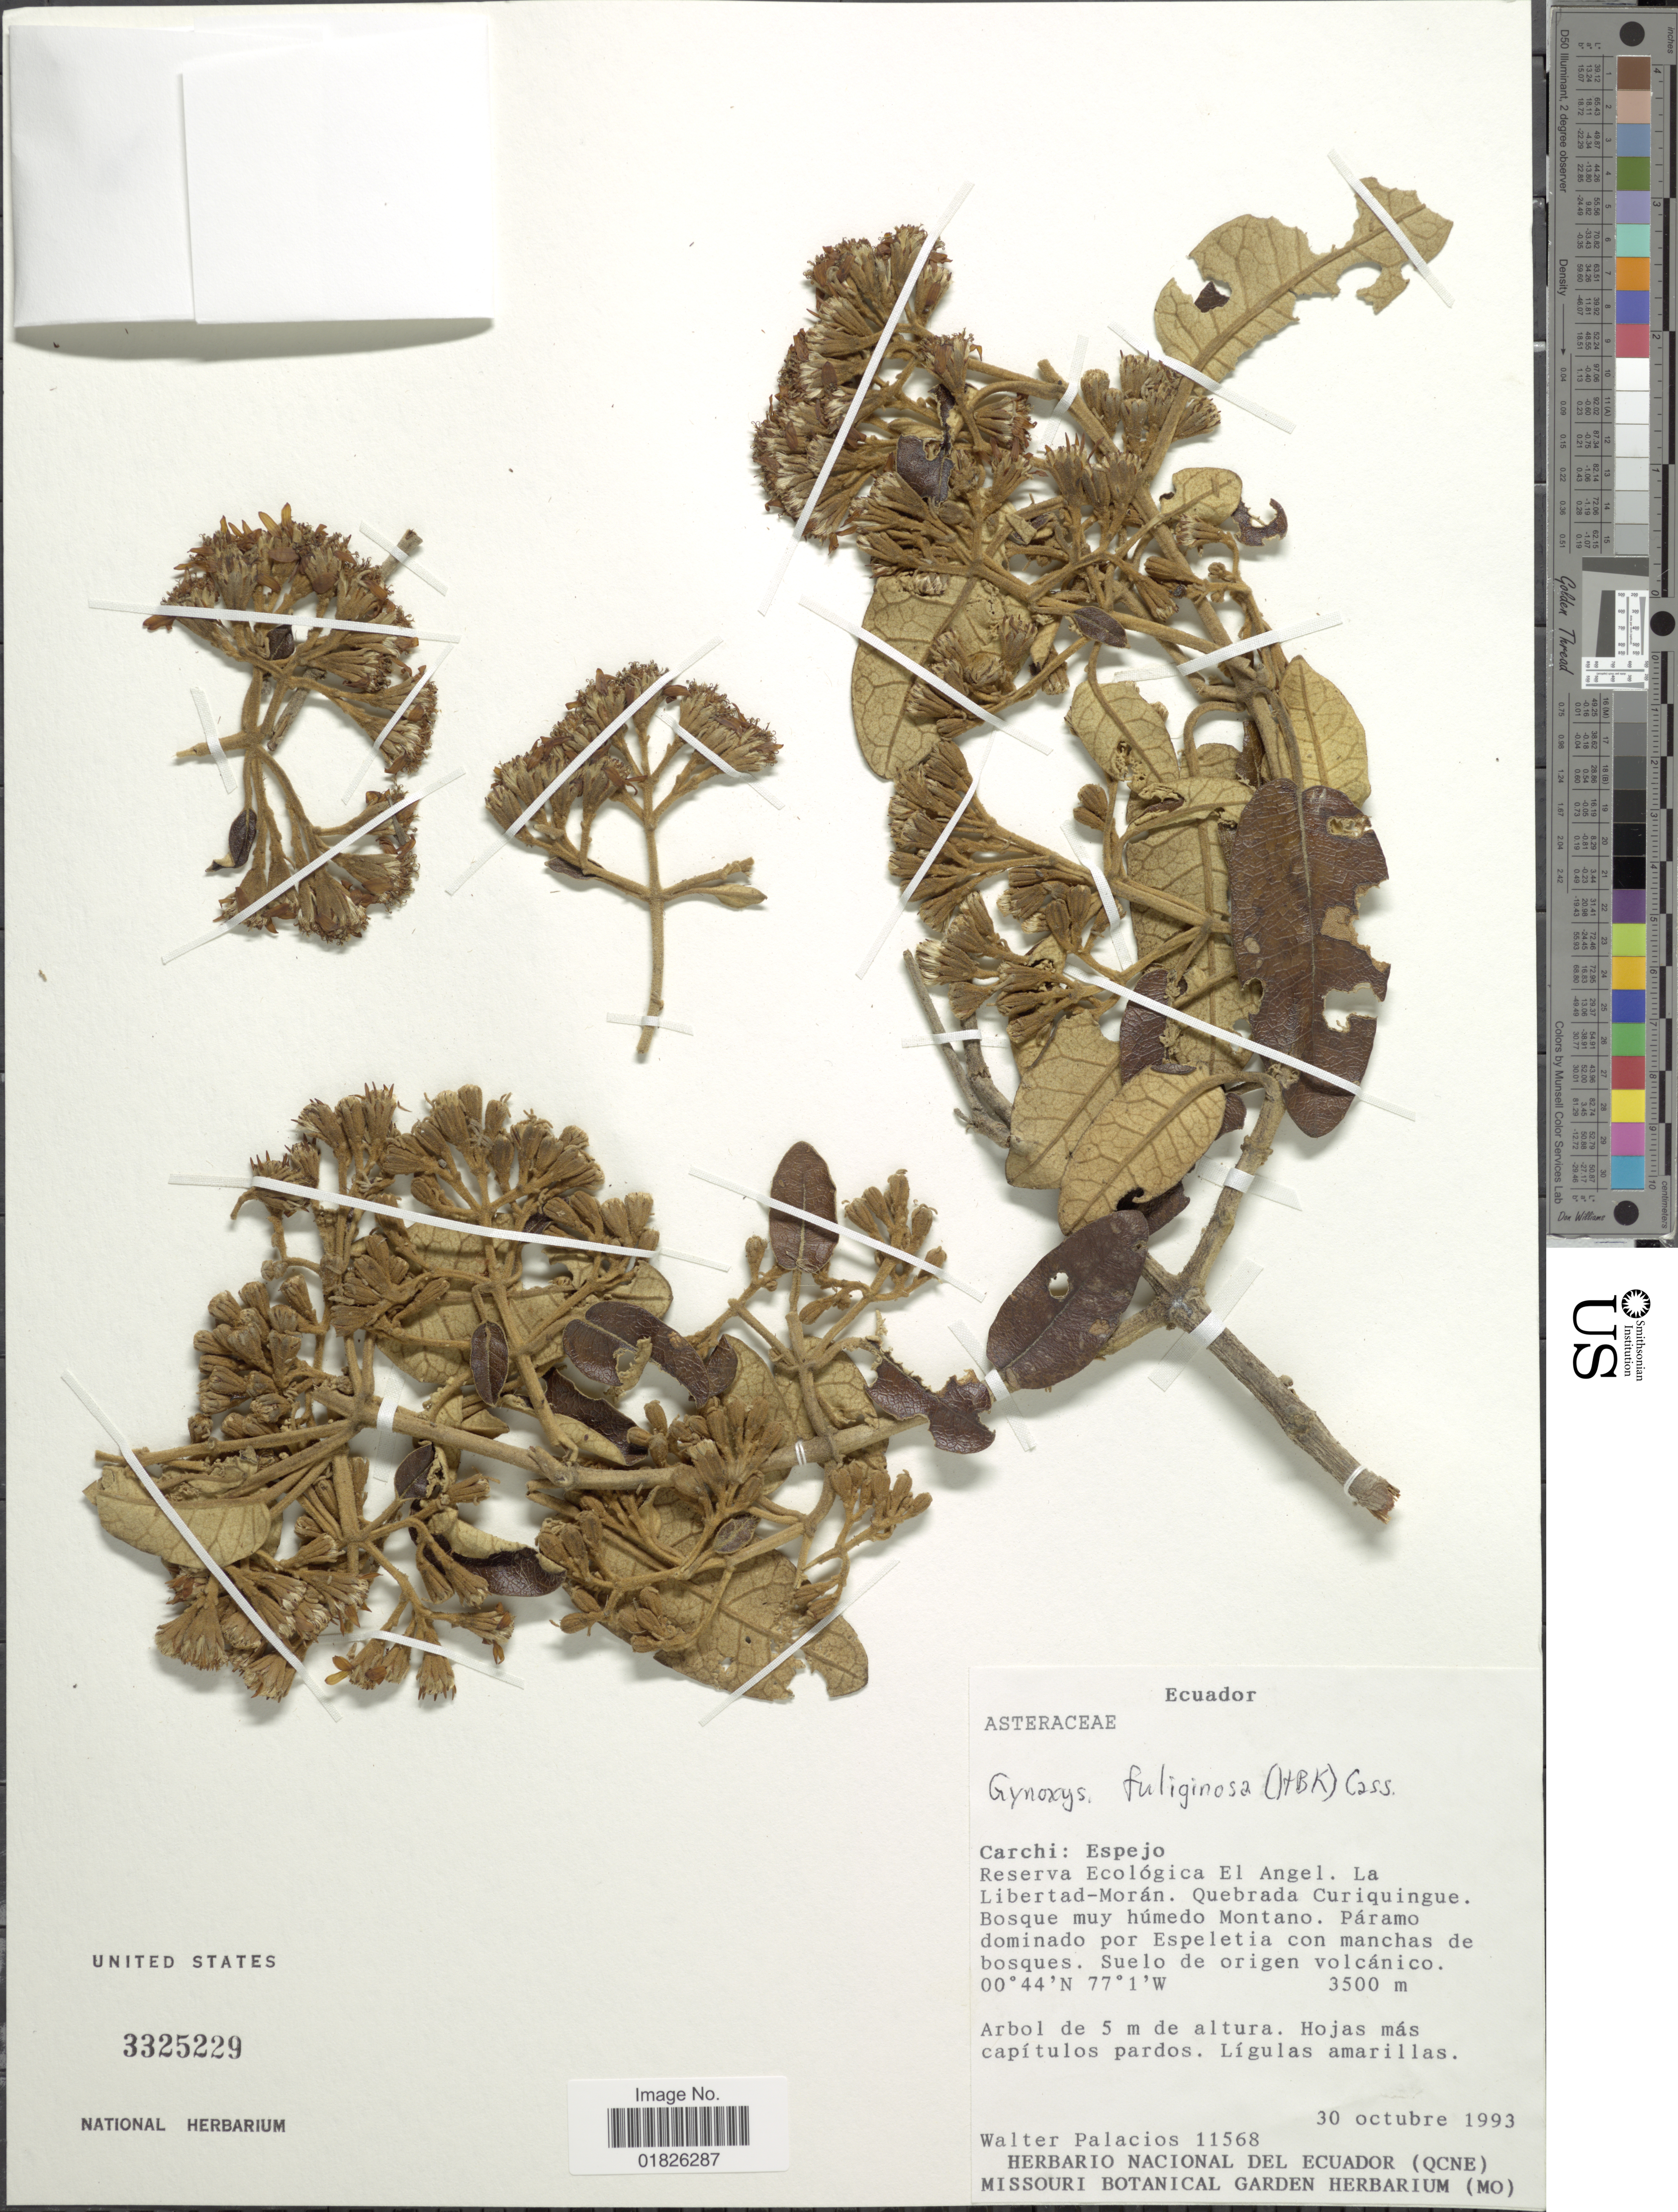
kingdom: Plantae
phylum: Tracheophyta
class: Magnoliopsida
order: Asterales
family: Asteraceae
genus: Gynoxys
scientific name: Gynoxys fuliginosa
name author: Cass.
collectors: W. Palacios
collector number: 11568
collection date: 1993-10-30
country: Ecuador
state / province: Carchi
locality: Espejo, Reserva Ecologica El Angel, La Libertad-Moran, Quebrada Curiquingue.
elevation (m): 3500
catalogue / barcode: US 3325229